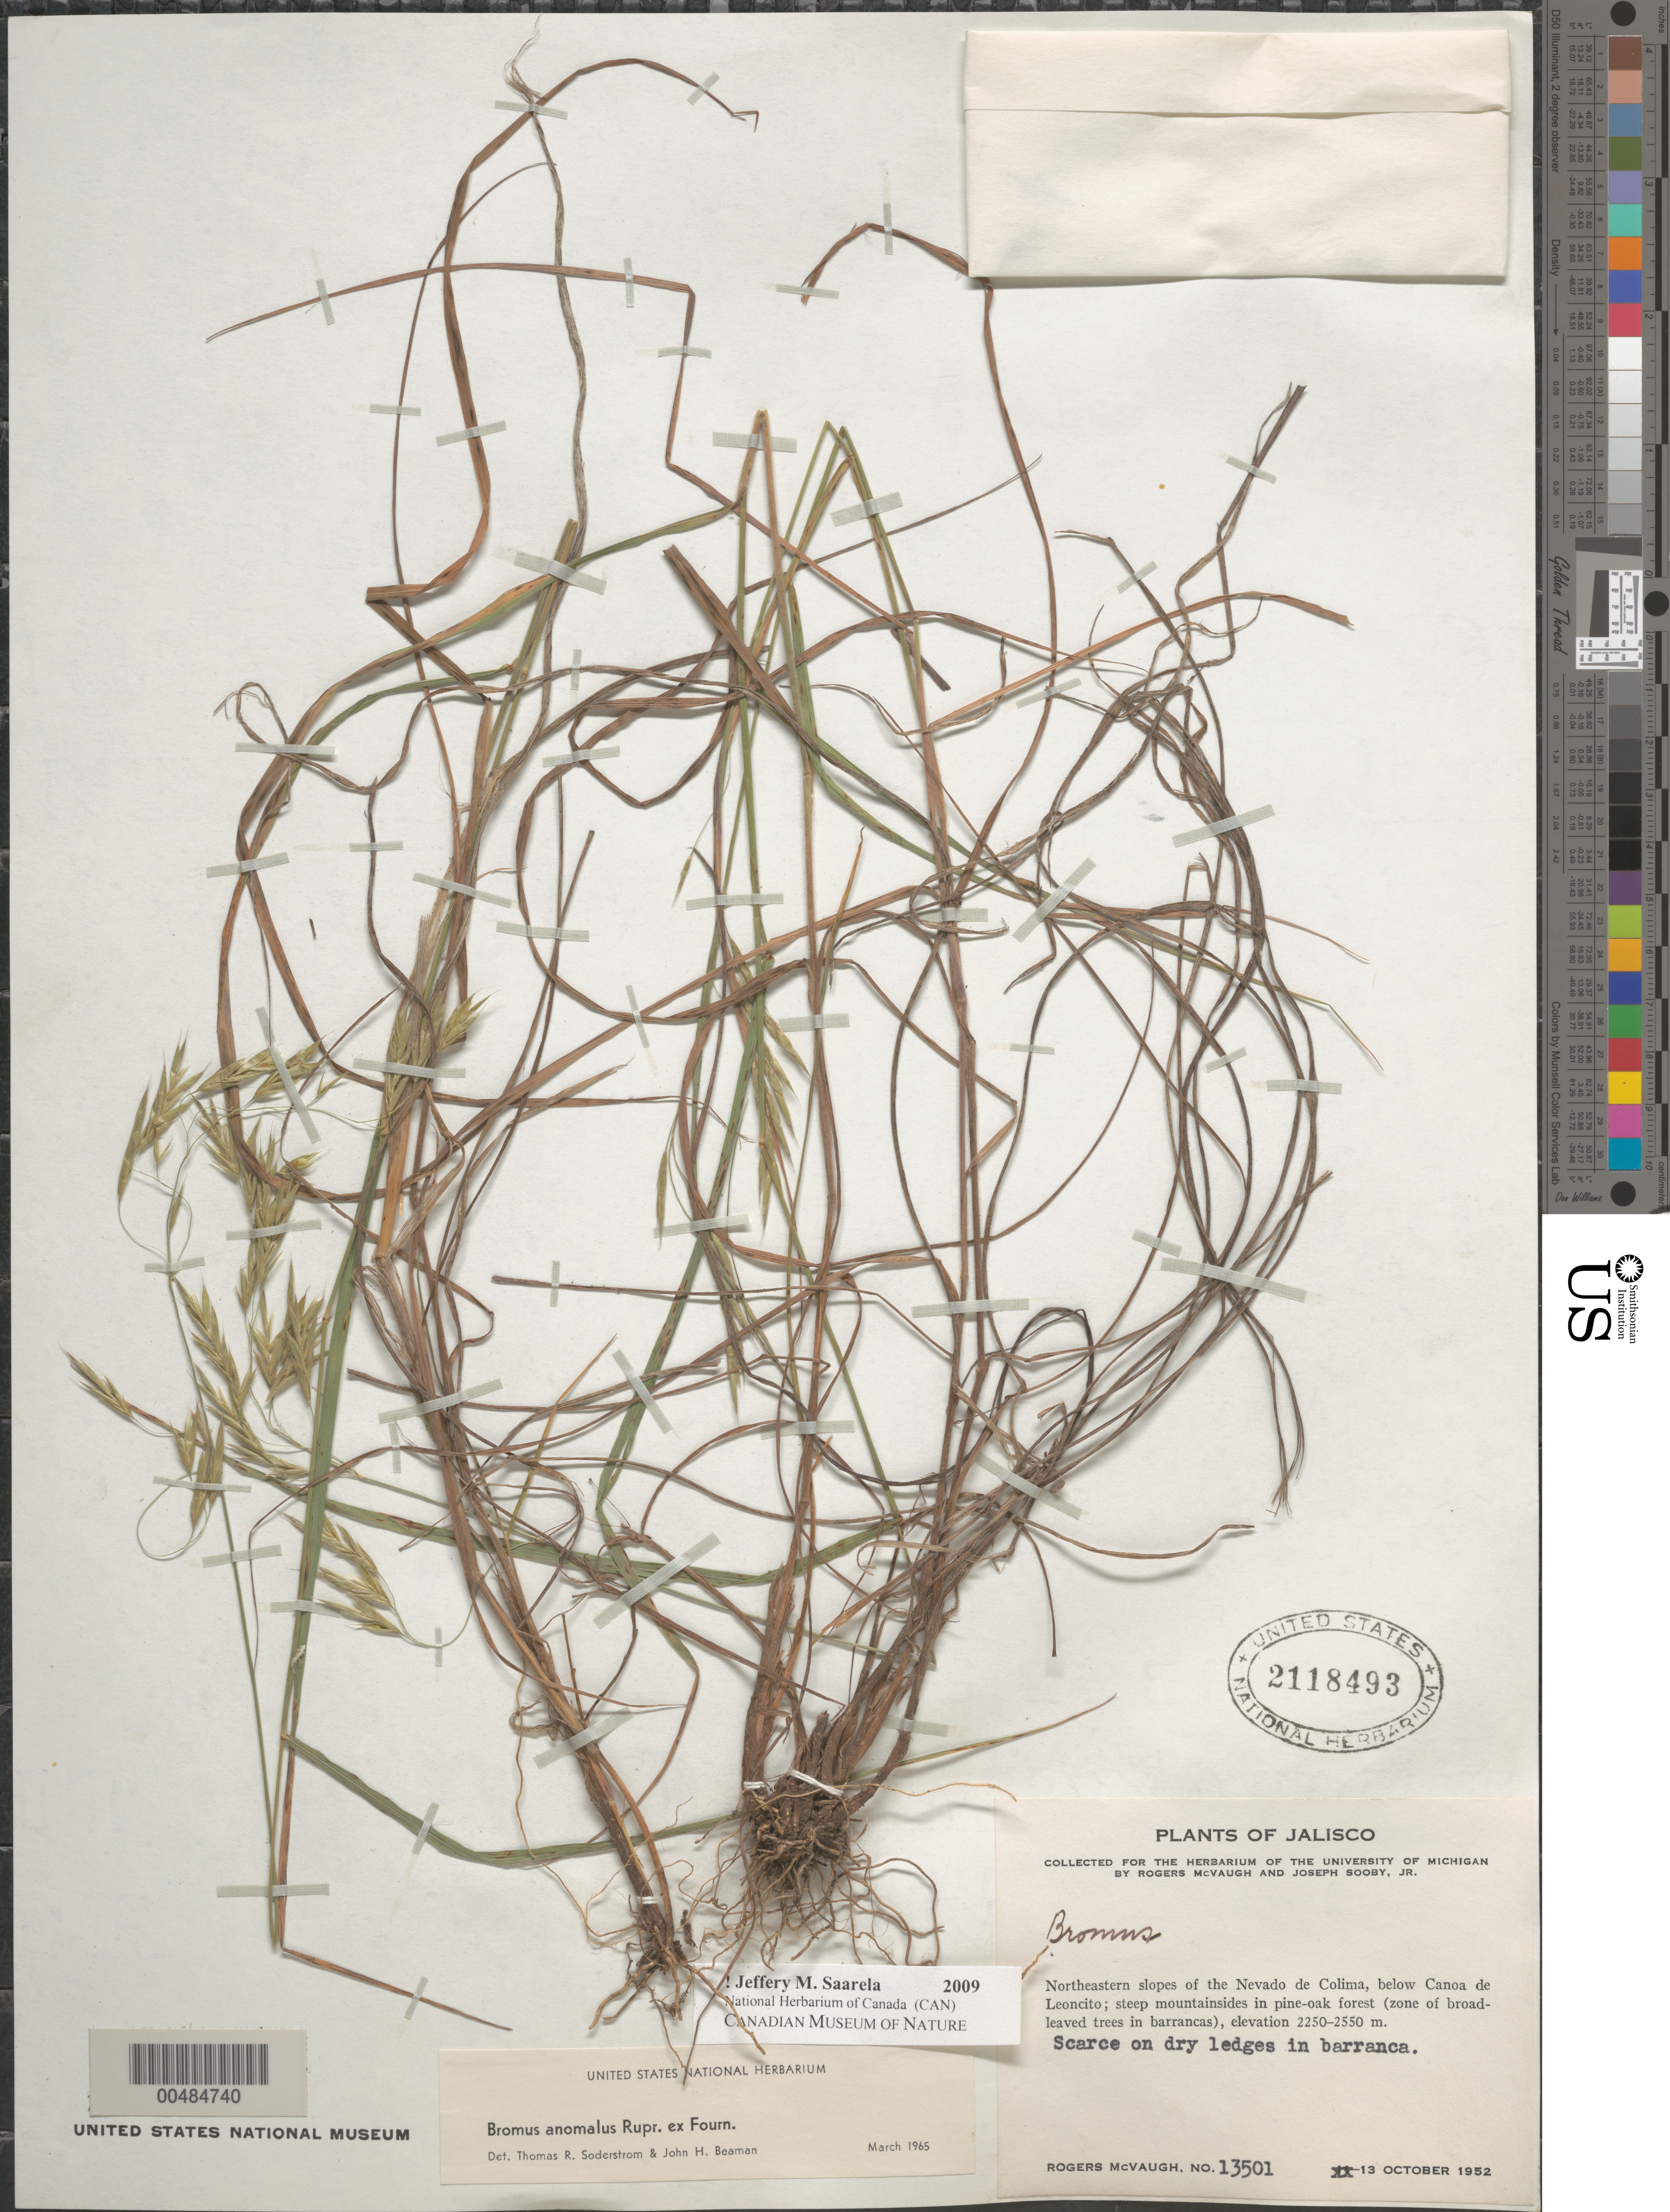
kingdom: Plantae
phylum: Tracheophyta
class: Liliopsida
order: Poales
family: Poaceae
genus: Bromus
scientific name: Bromus anomalus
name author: Rupr. ex E. Fourn.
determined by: Soderstrom, T. R.; Beaman, J. H.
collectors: R. McVaugh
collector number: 13501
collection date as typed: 13 Oct 1952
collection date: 1952-10-13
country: Mexico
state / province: Jalisco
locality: NE slopes of the Nevado de Colima, below Canoa de Leoncito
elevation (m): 2250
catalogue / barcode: US 2118493